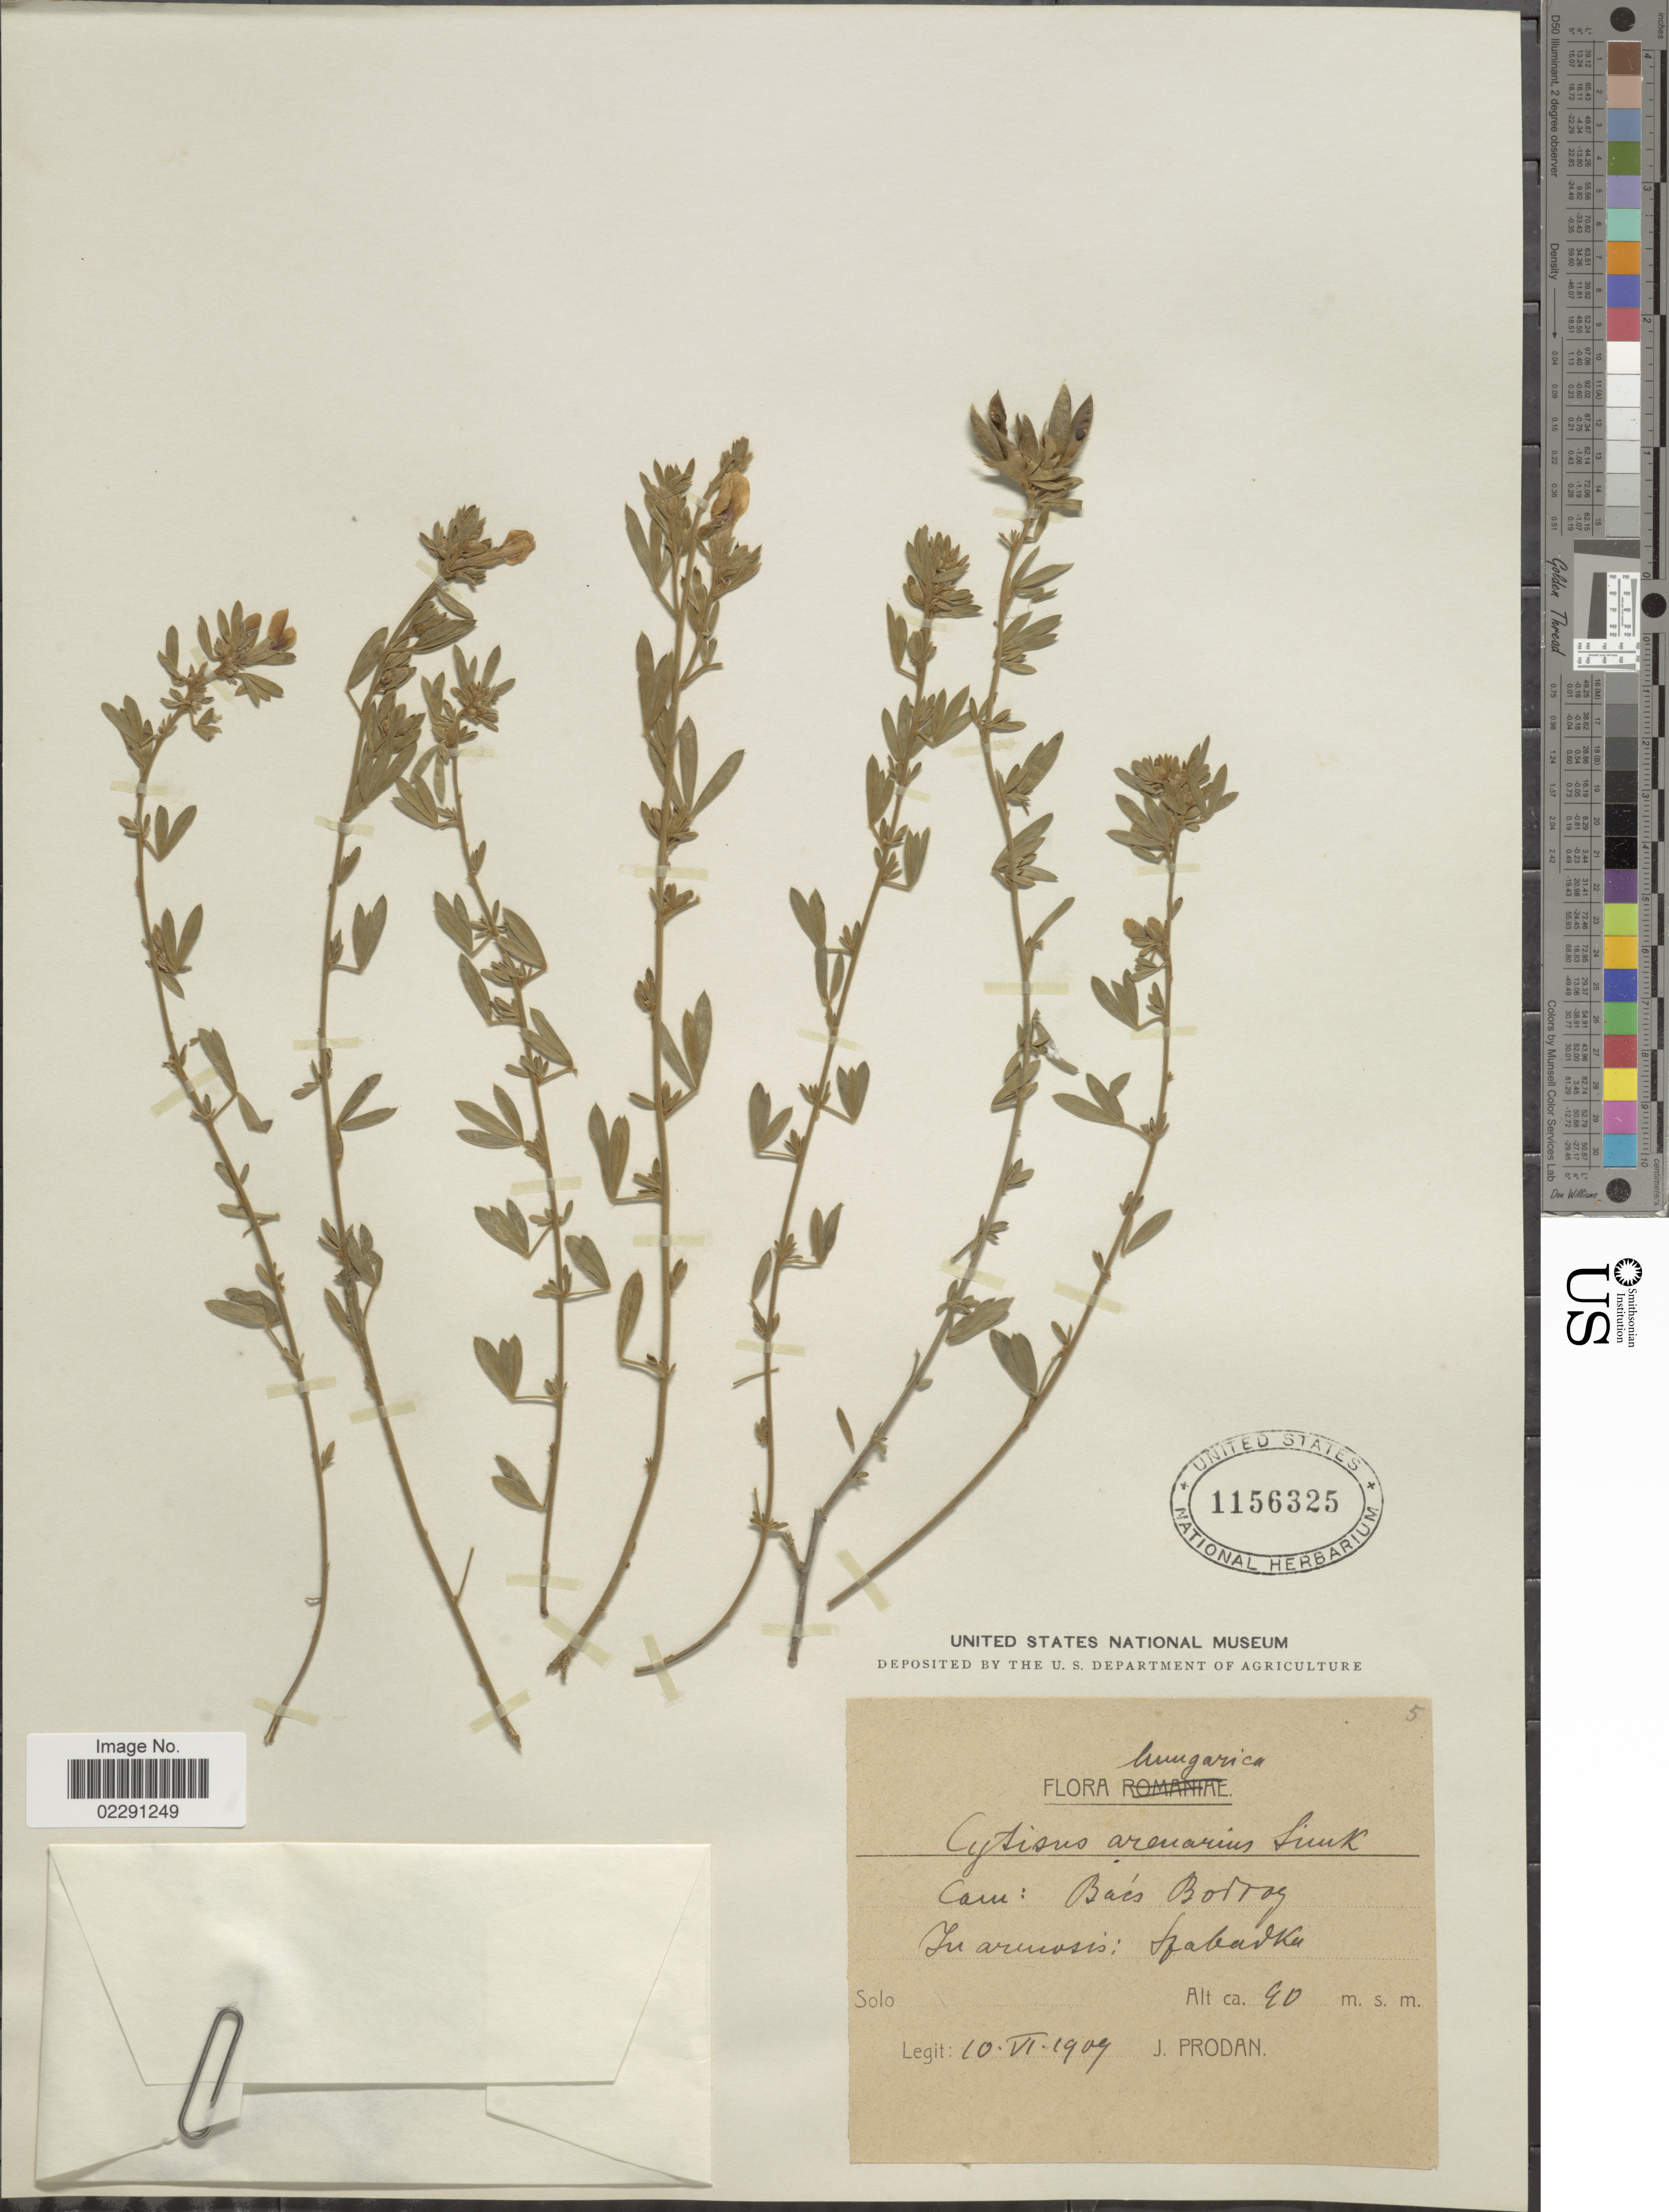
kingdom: Plantae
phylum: Tracheophyta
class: Magnoliopsida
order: Fabales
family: Fabaceae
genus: Cytisus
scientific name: Cytisus arenarius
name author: Simonk.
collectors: J. Prodan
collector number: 5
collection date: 1909-06-10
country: Hungary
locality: Cam: Baés Borray, in arenosis: Babadka. [interpreted]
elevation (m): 90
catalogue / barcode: US 1156325